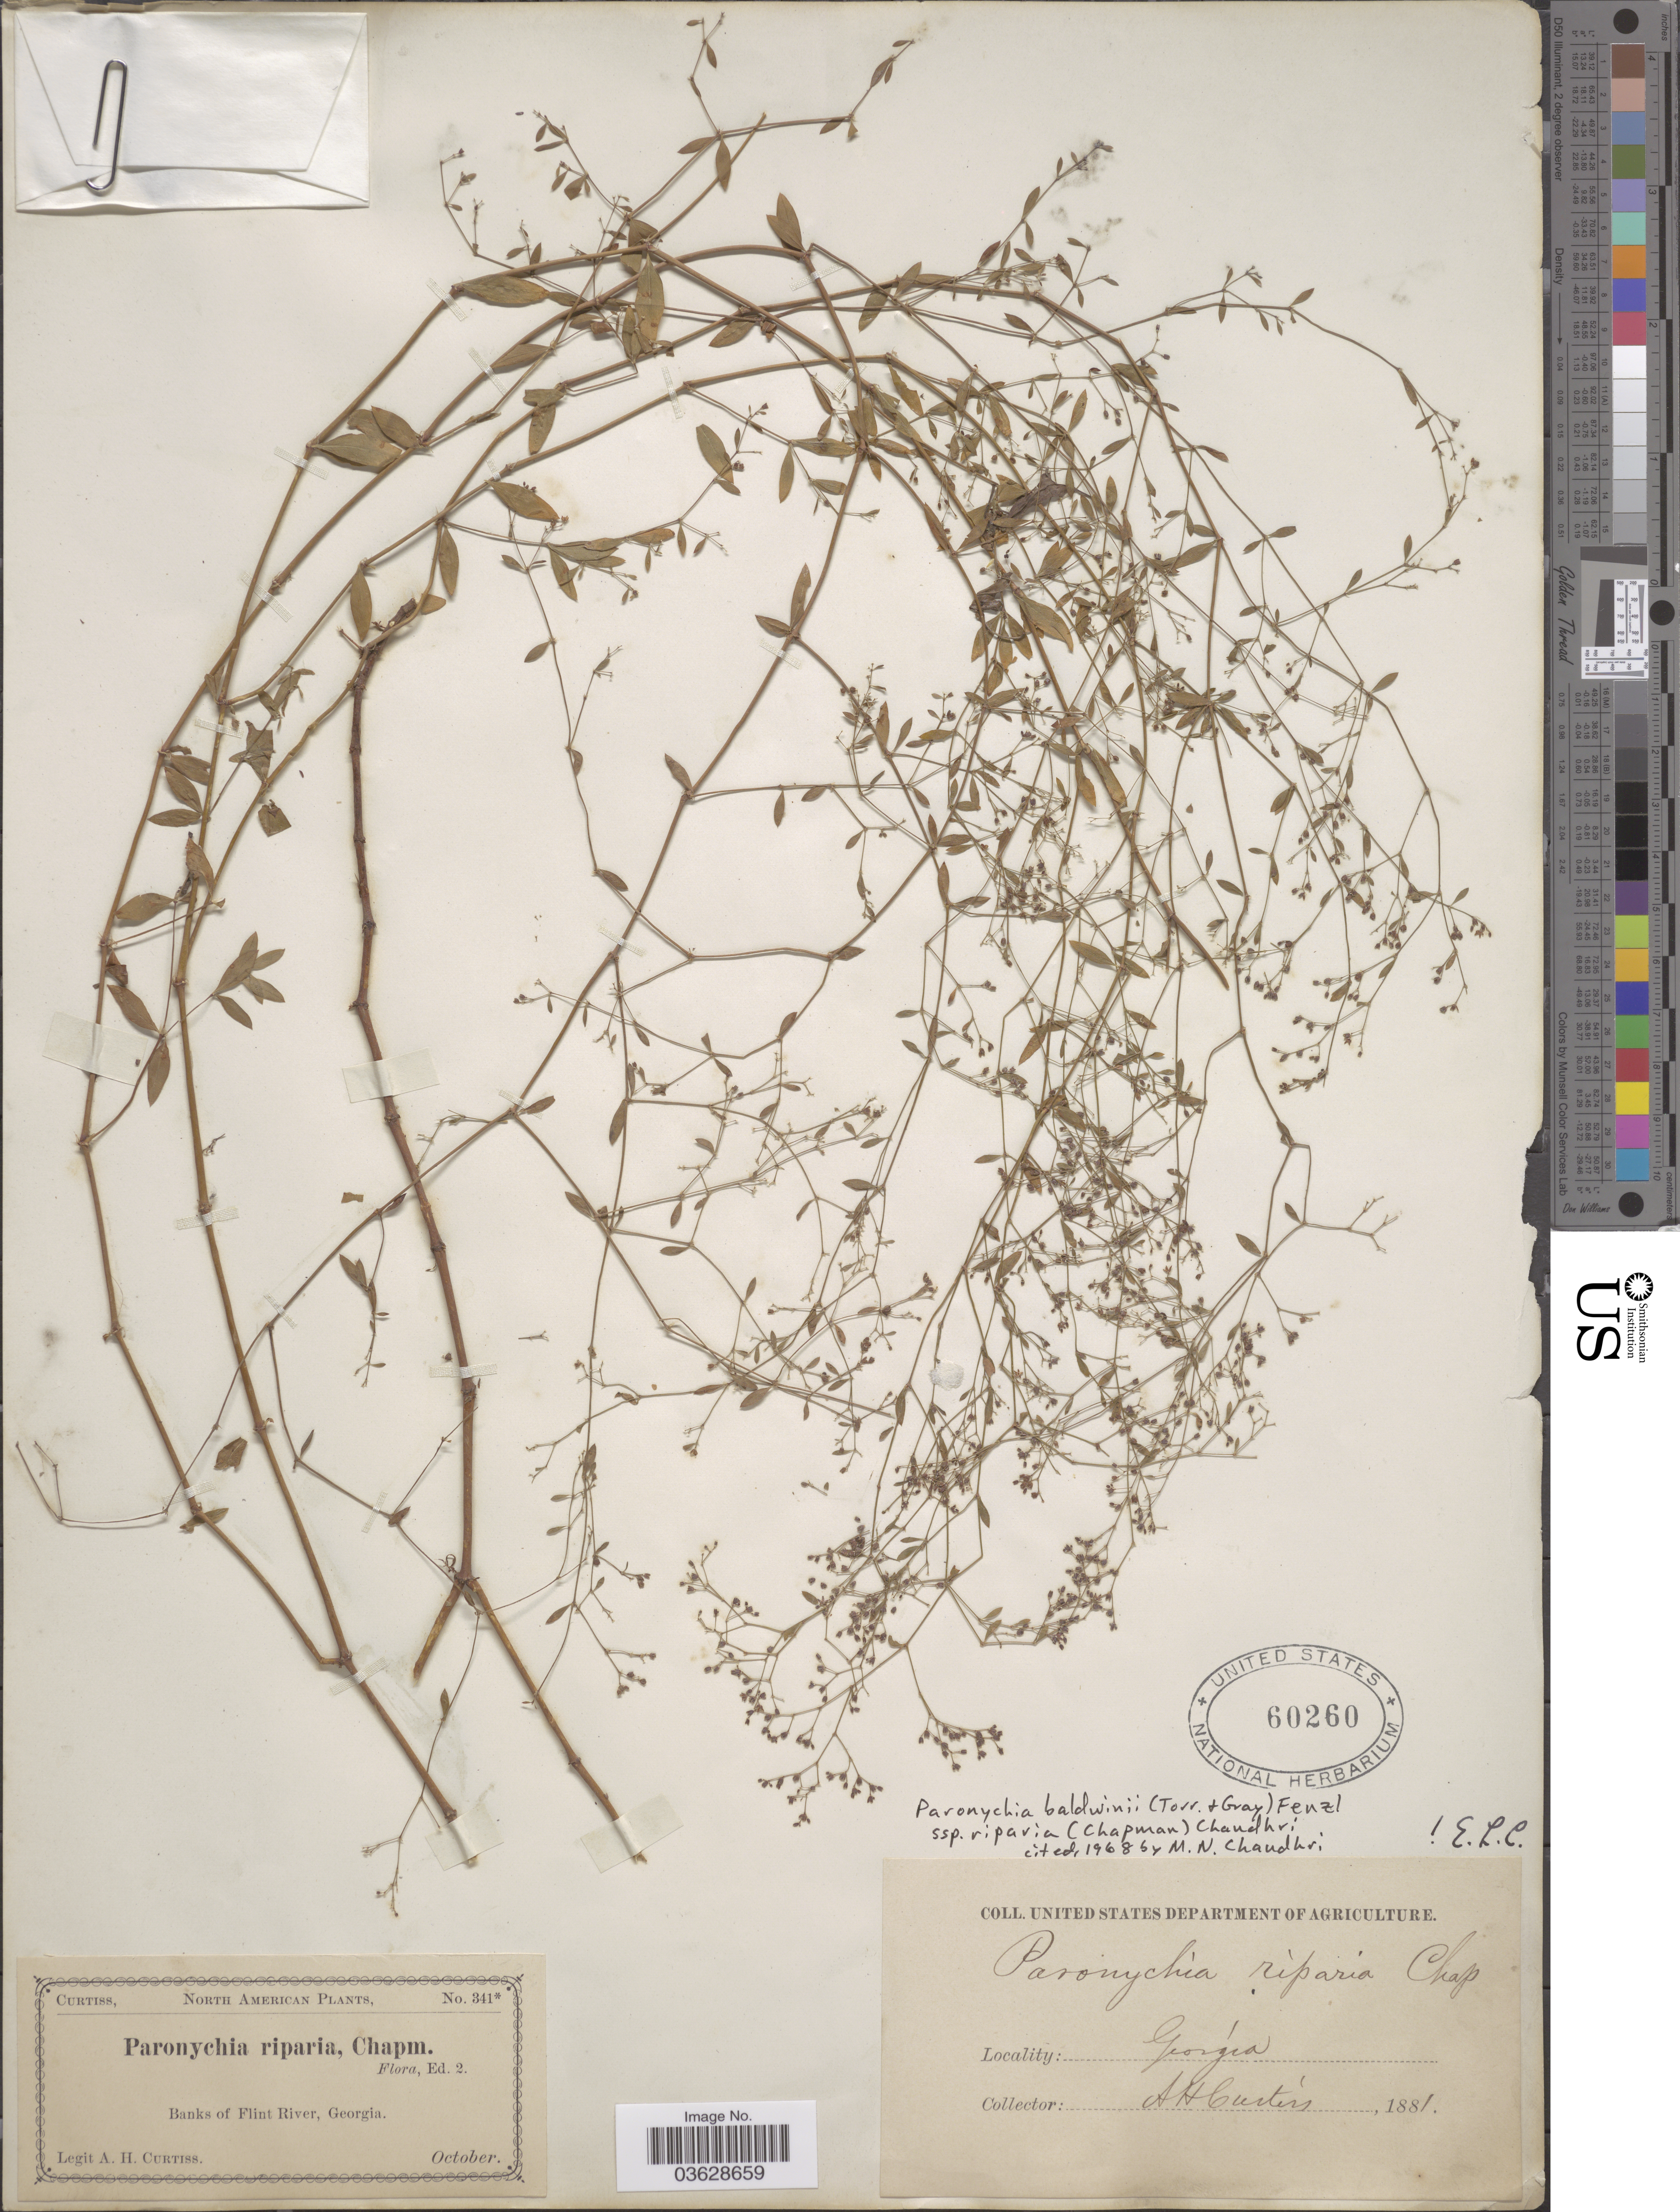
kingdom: Plantae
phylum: Tracheophyta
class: Magnoliopsida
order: Caryophyllales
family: Caryophyllaceae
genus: Paronychia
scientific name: Paronychia baldwinii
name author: (A. Gray & Torr.) Fenzl ex Walp.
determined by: Strong, Mark T., (BOT), Smithsonian Institution - National Museum of Natural History (UNITED STATES)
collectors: A. H. Curtiss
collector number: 341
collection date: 1881-10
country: United States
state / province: Georgia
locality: Banks of Flint River.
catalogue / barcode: US 60260